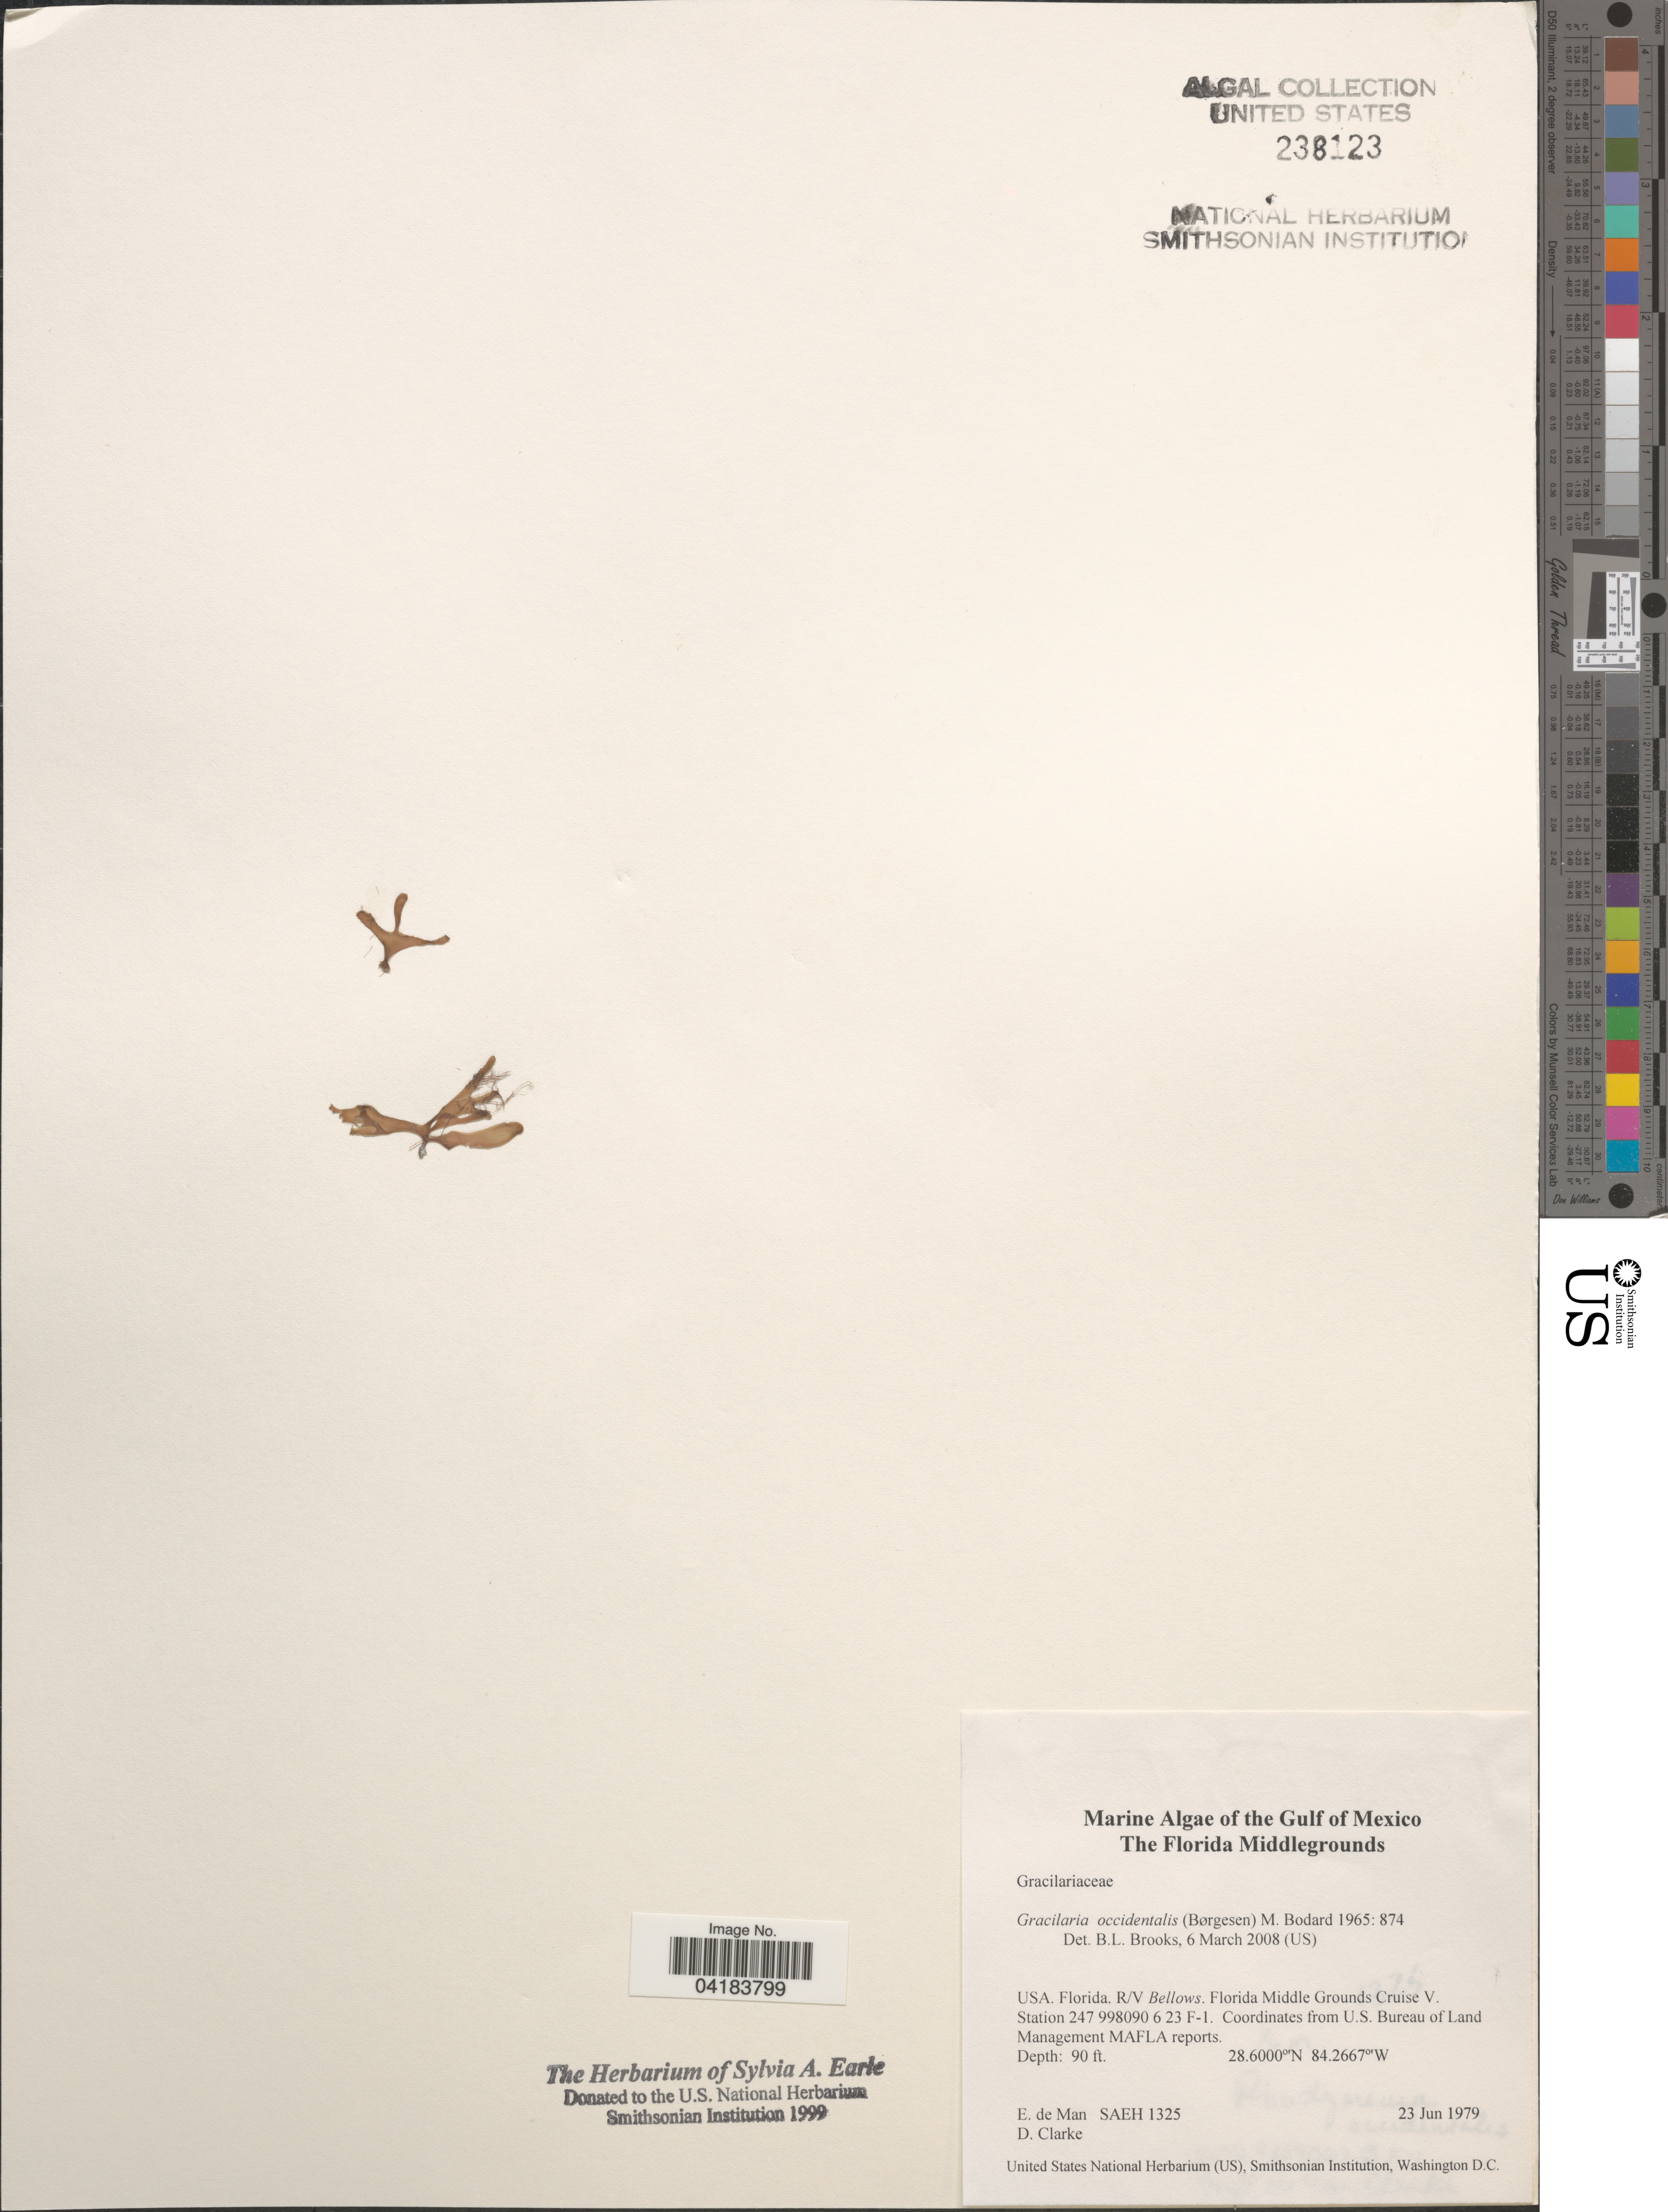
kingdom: Plantae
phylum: Rhodophyta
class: Florideophyceae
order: Gracilariales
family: Gracilariaceae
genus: Gracilaria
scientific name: Gracilaria occidentalis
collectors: E. de Man & D. Clarke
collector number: SAEH1325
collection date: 1979-06-23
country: United States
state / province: Florida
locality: Gulf of Mexico. R/V Bellows. Florida Middle Grounds Cruise V. Station 247 998090 6 23 F-1.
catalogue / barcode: US 238123